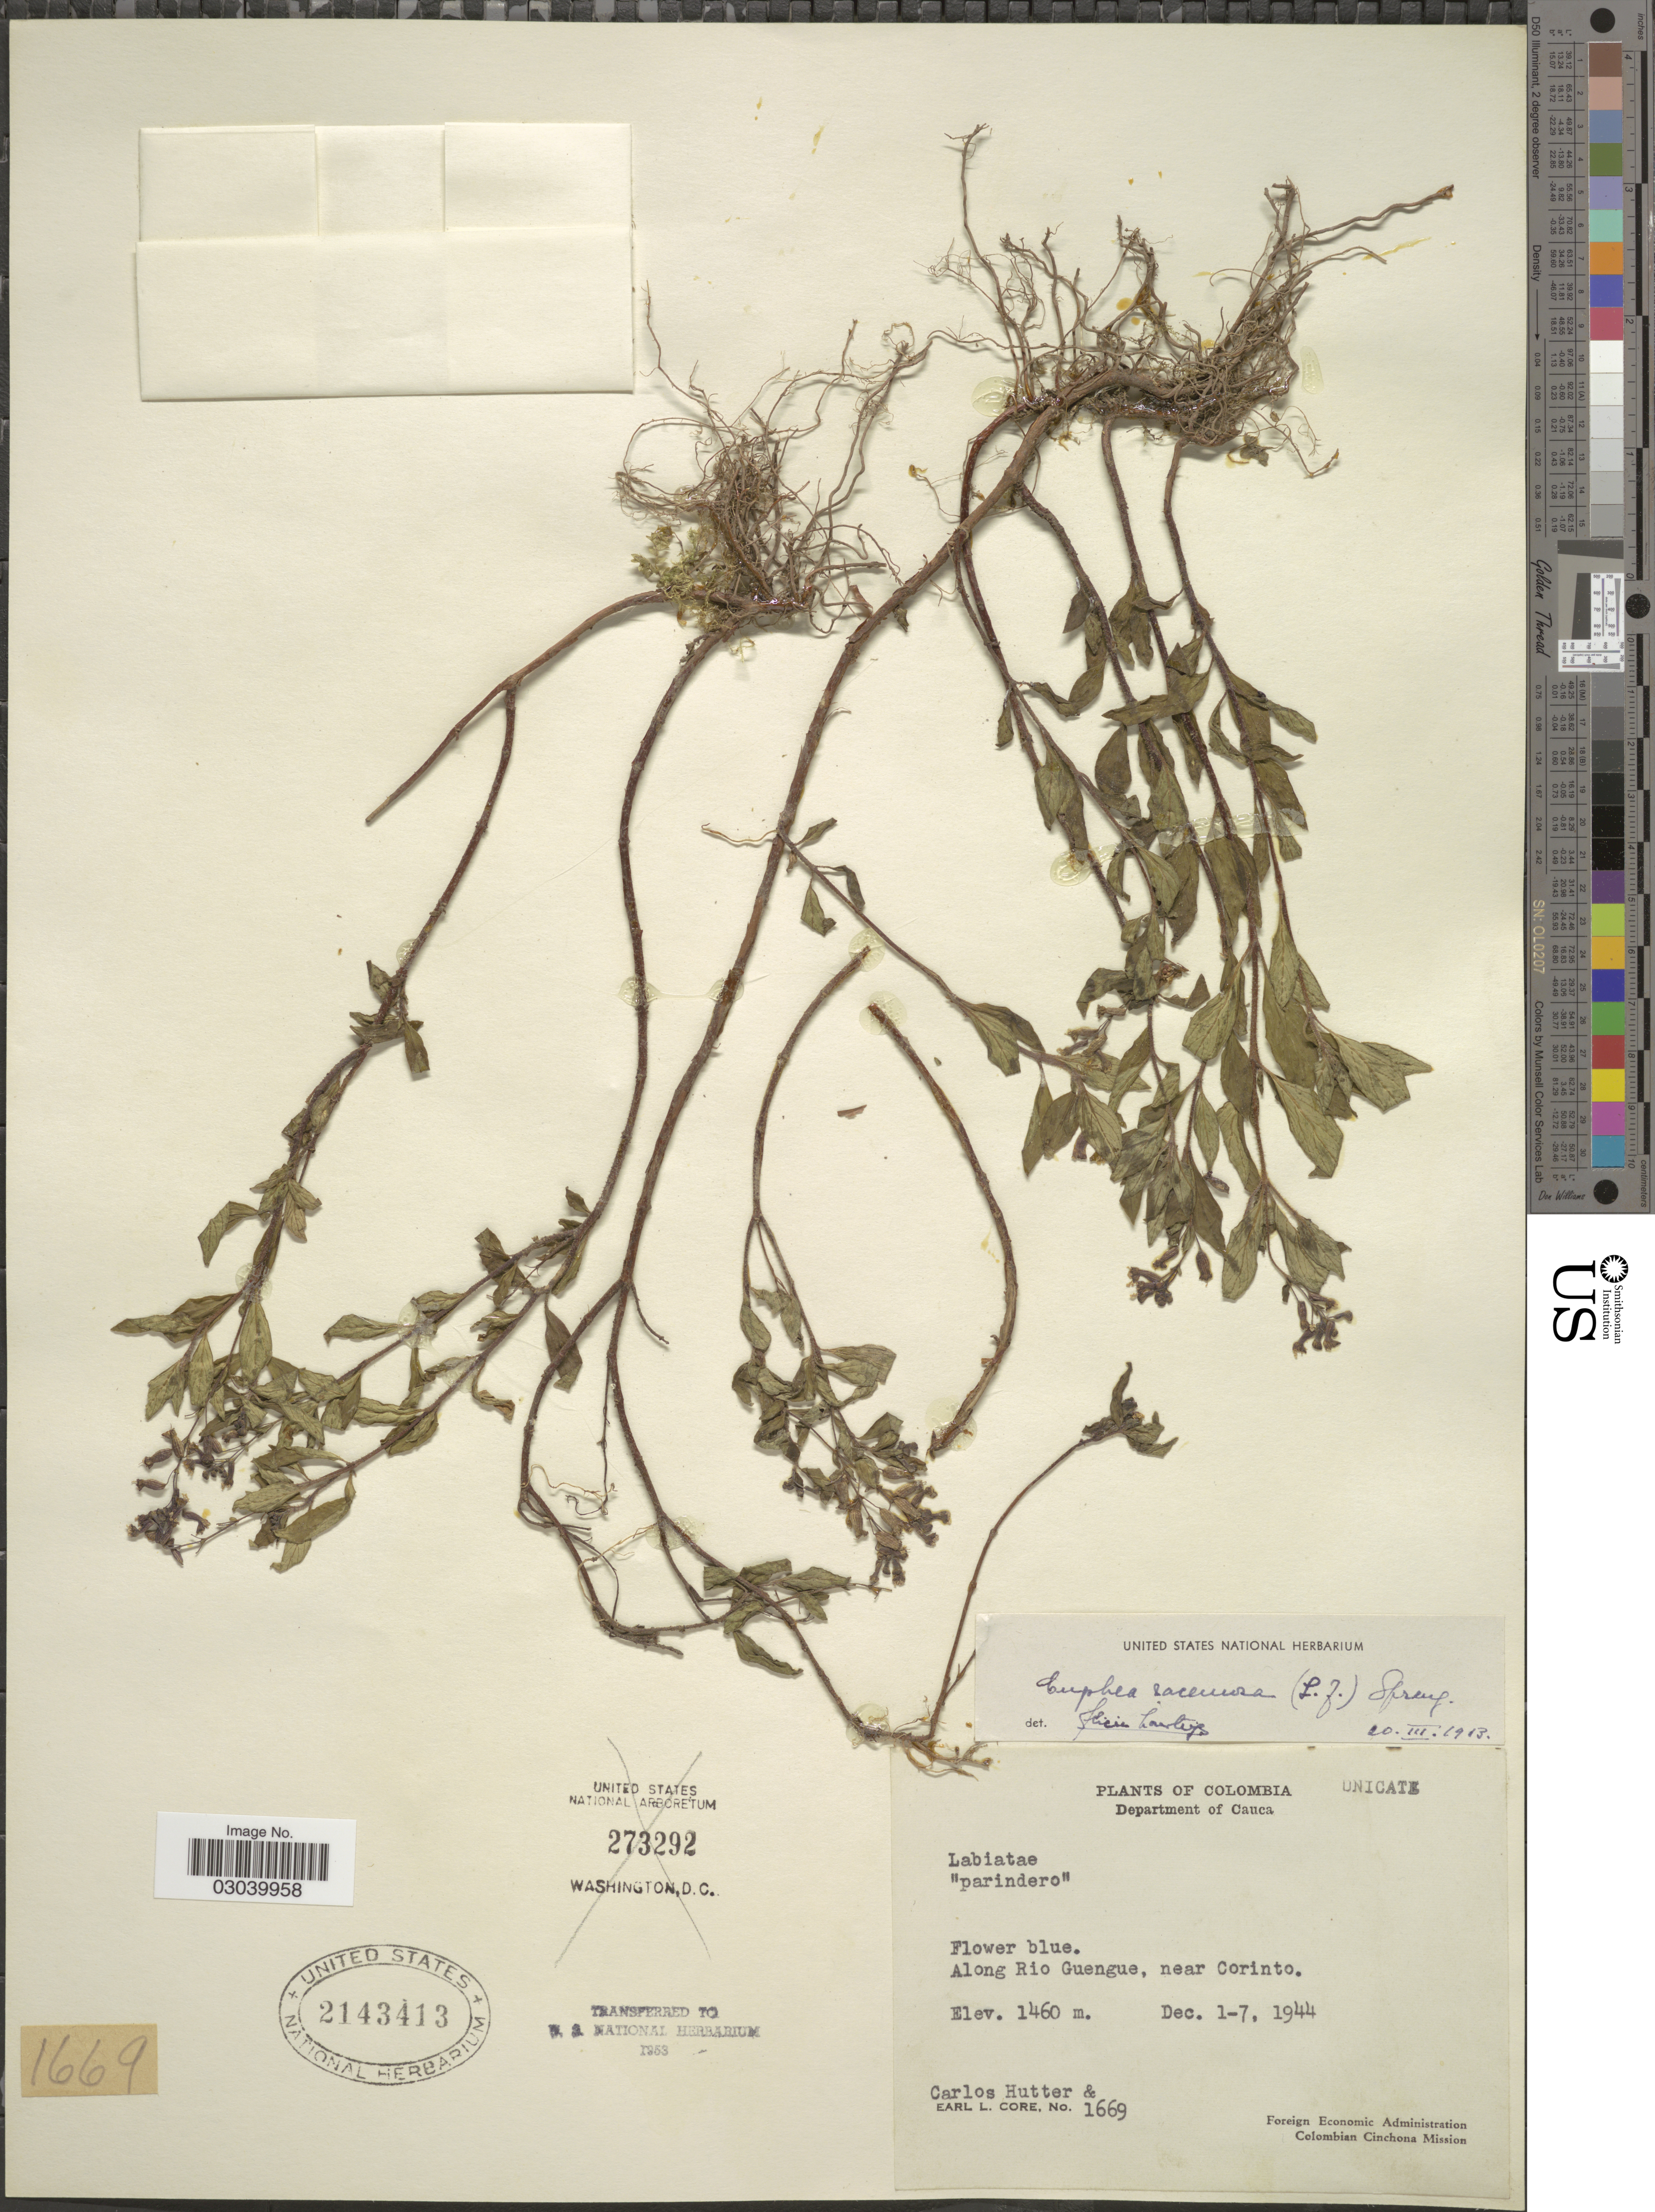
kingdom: Plantae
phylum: Tracheophyta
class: Magnoliopsida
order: Myrtales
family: Lythraceae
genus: Cuphea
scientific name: Cuphea racemosa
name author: (L. f.) Spreng.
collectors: C. Hutter & E. L. Core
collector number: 1669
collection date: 1944-12-01/1944-12-07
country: Colombia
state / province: Cauca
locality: Department of Cauca, Along Rio Guengue, near Corinto.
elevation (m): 1460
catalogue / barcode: US 2143413